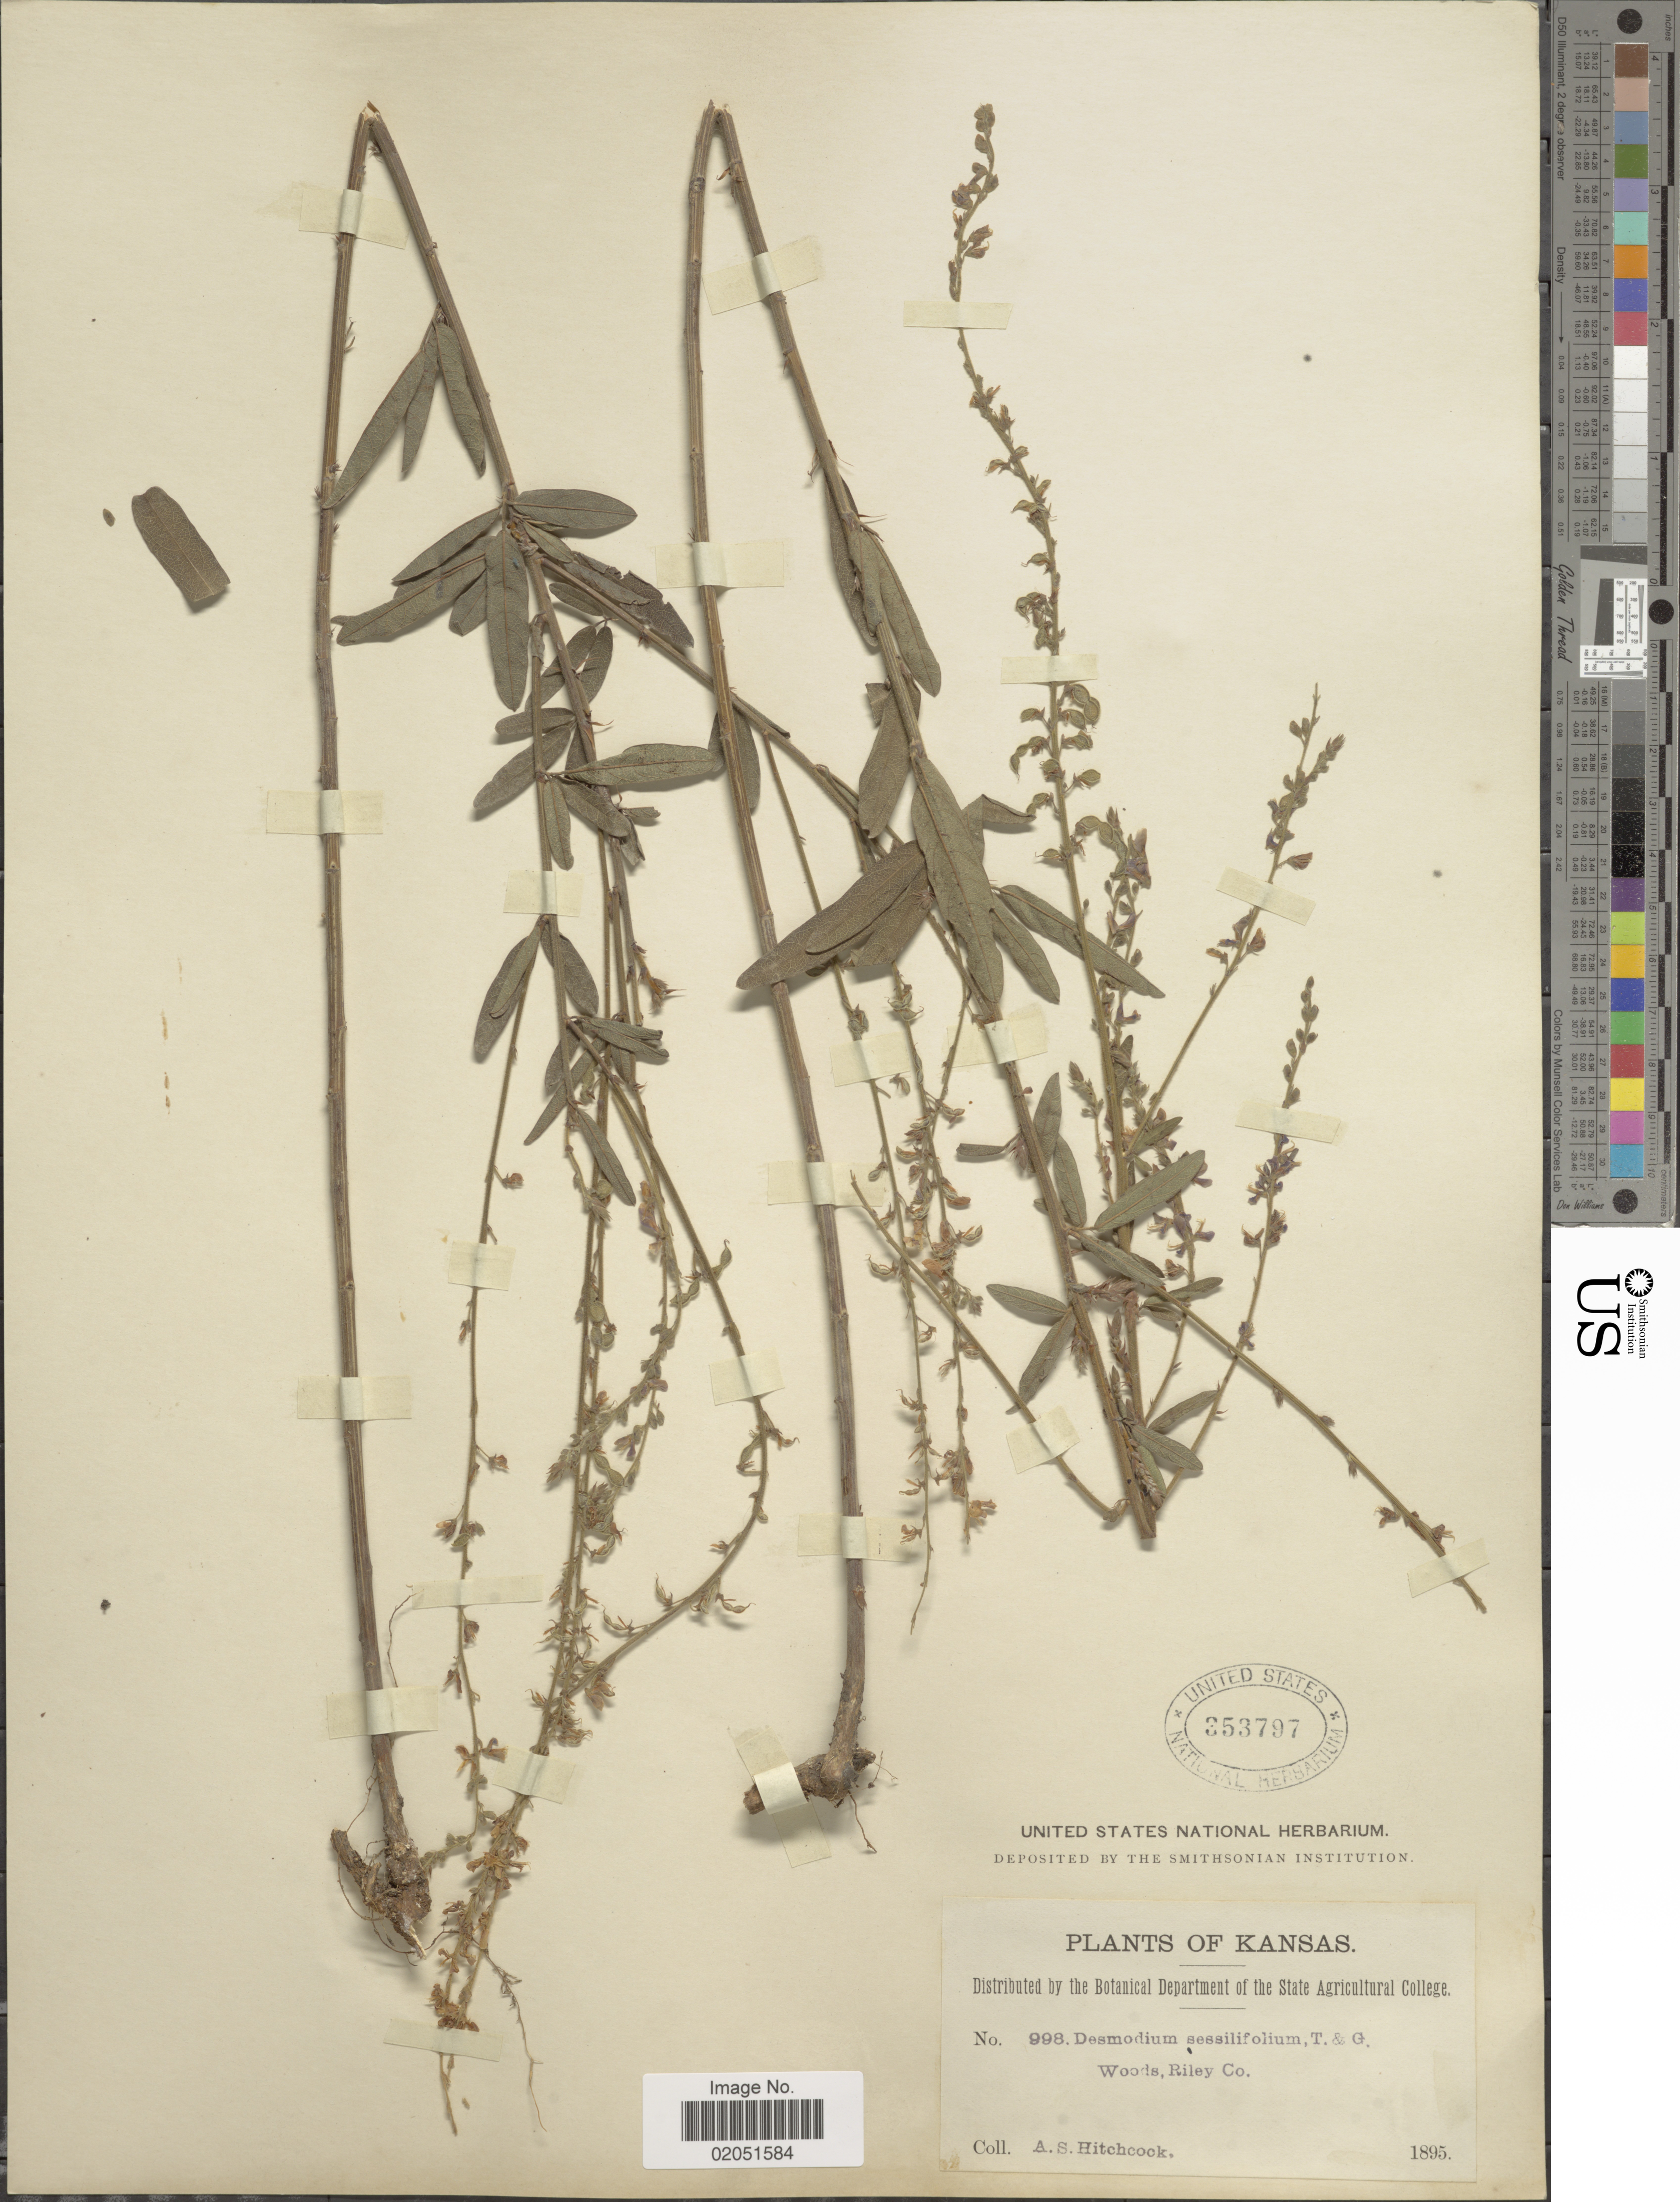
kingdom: Plantae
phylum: Tracheophyta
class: Magnoliopsida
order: Fabales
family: Fabaceae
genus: Desmodium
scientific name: Desmodium sessilifolium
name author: Torr. & A. Gray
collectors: A. S. Hitchcock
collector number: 998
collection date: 1895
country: United States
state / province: Kansas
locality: Woods Riley Co.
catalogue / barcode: US 353797